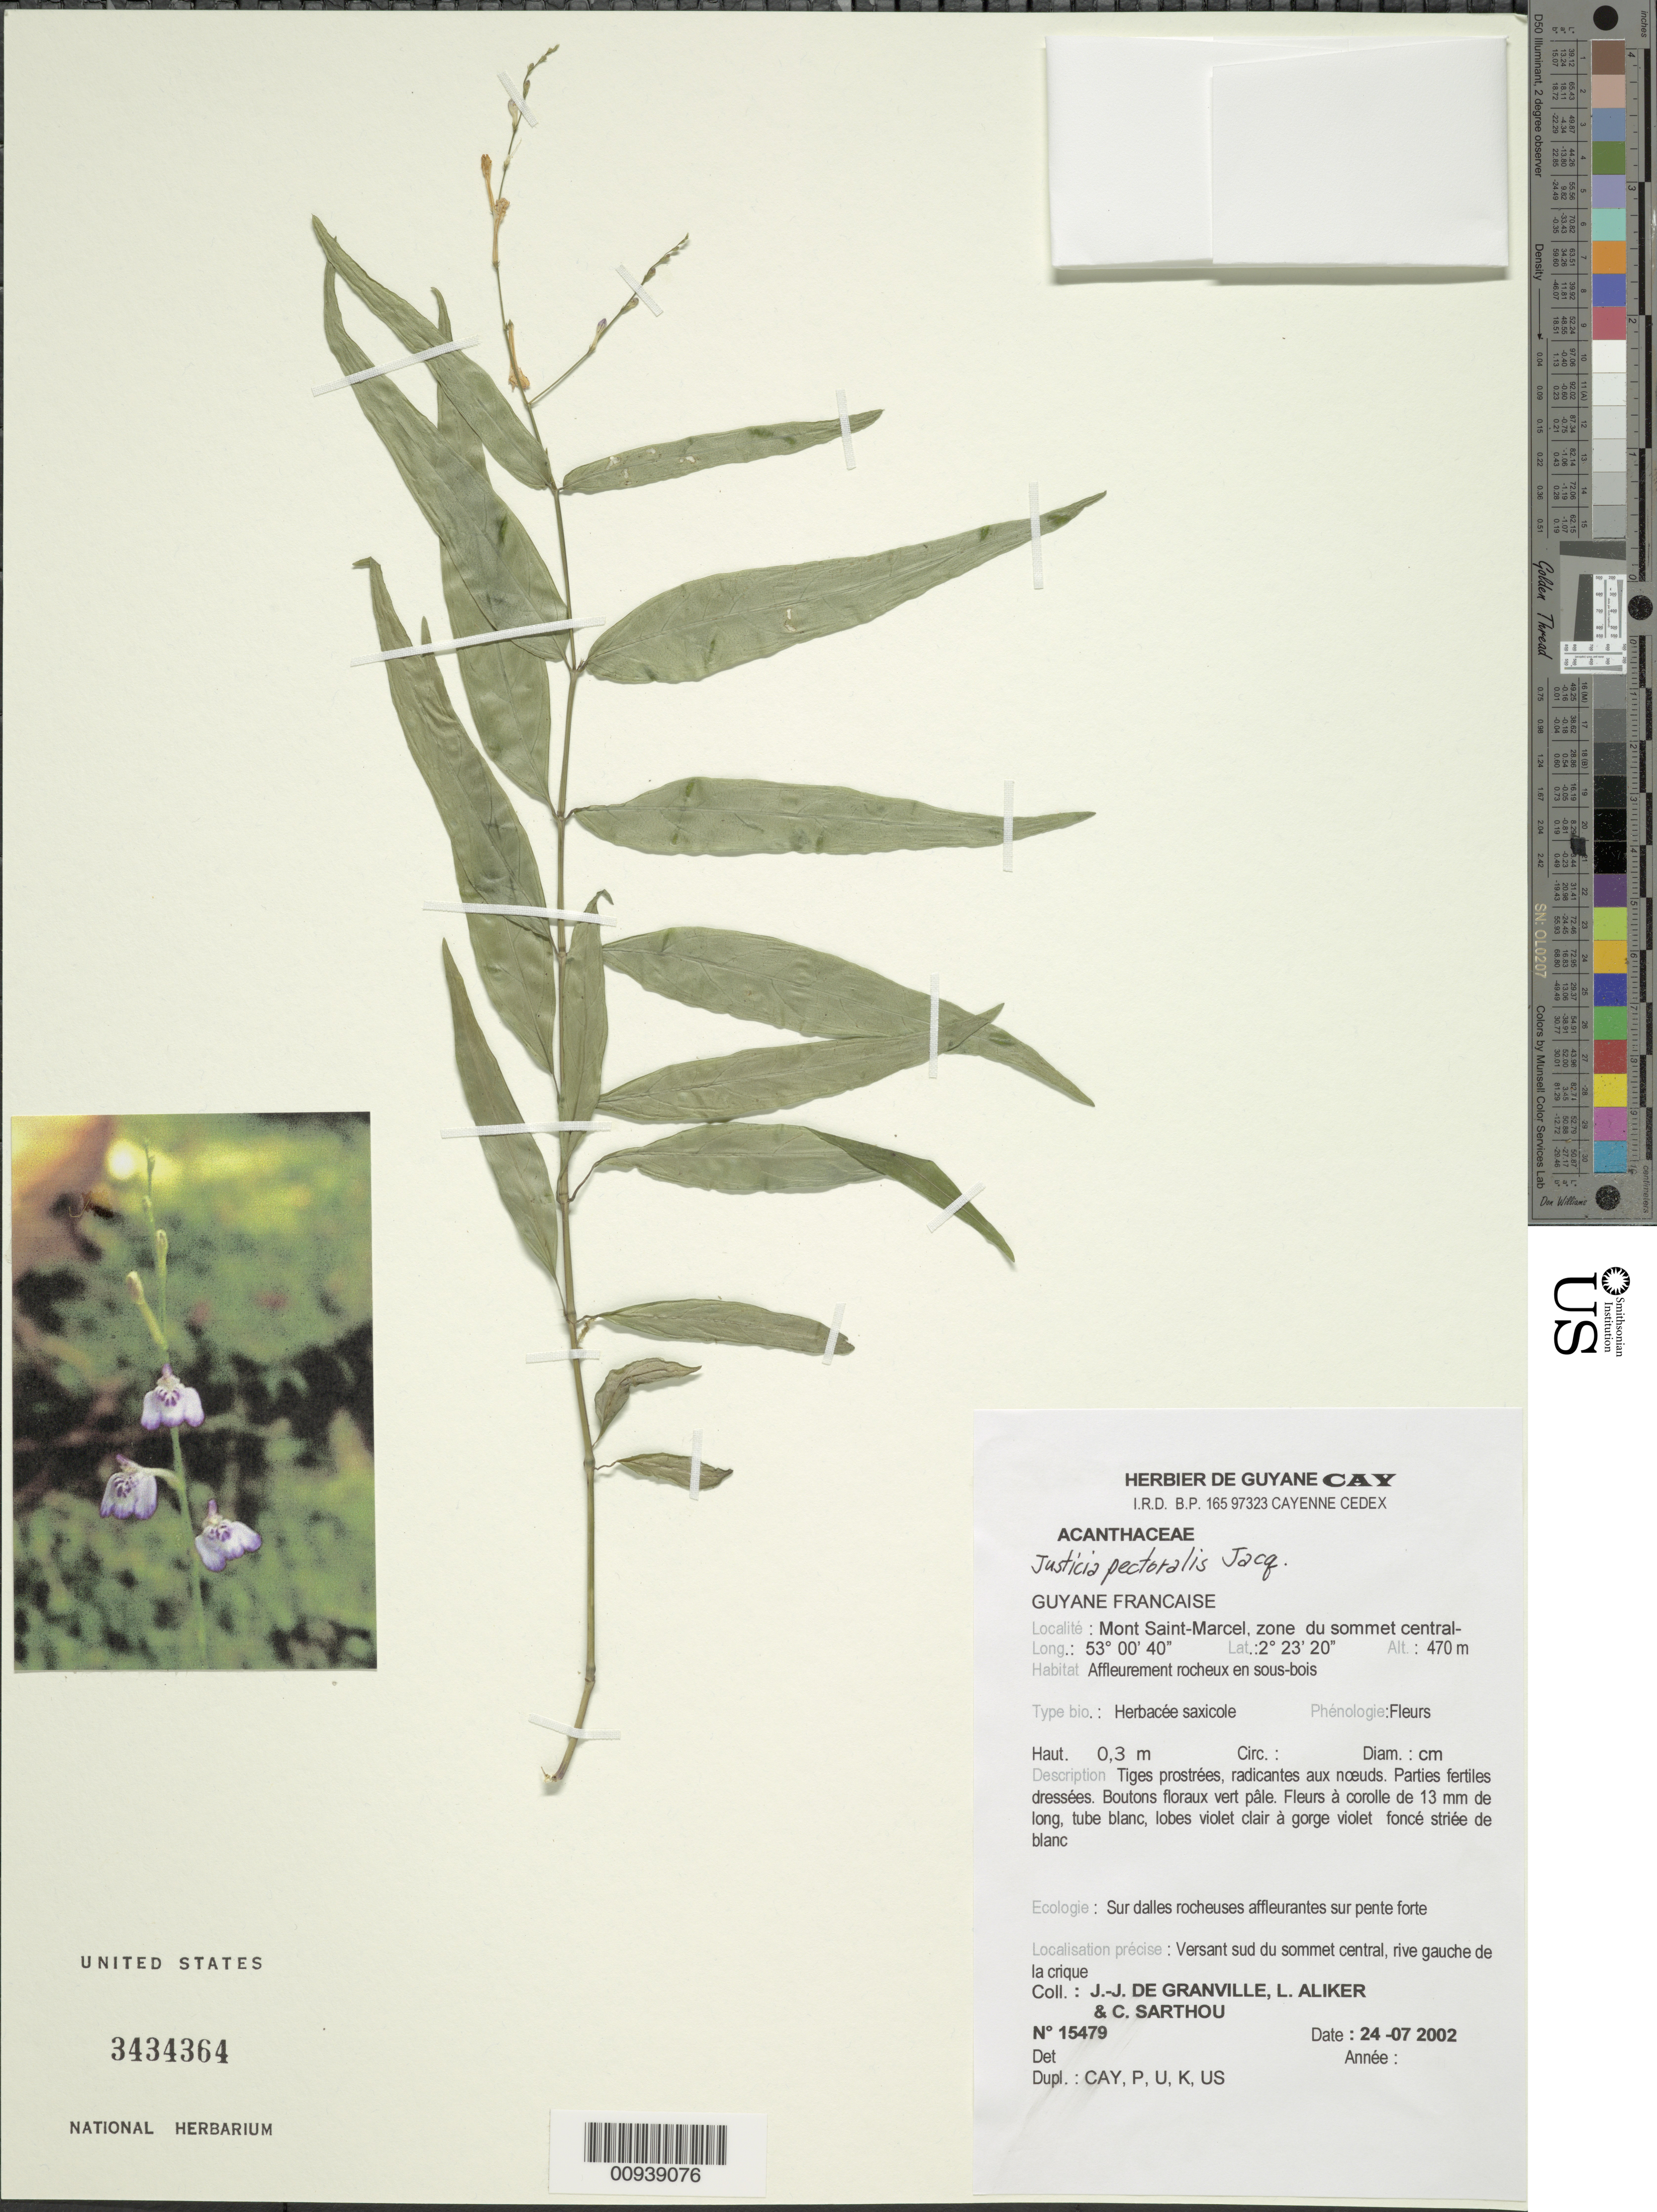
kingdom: Plantae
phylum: Tracheophyta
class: Magnoliopsida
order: Lamiales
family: Acanthaceae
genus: Justicia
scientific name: Justicia pectoralis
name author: Jacq.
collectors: J.-J. de Granville, L. Aliker & C. Sarthou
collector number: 15479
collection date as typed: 24-Jul-02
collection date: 2002-07-24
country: French Guiana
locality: Mont Saint-Marcel, zone du sommet central. Versant sud du sommet central, rive gauche de la crique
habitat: affleurement rocheux en sous-bois; sur dalles rocheuses affleurantes sur pente forte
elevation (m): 470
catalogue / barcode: US 3434364